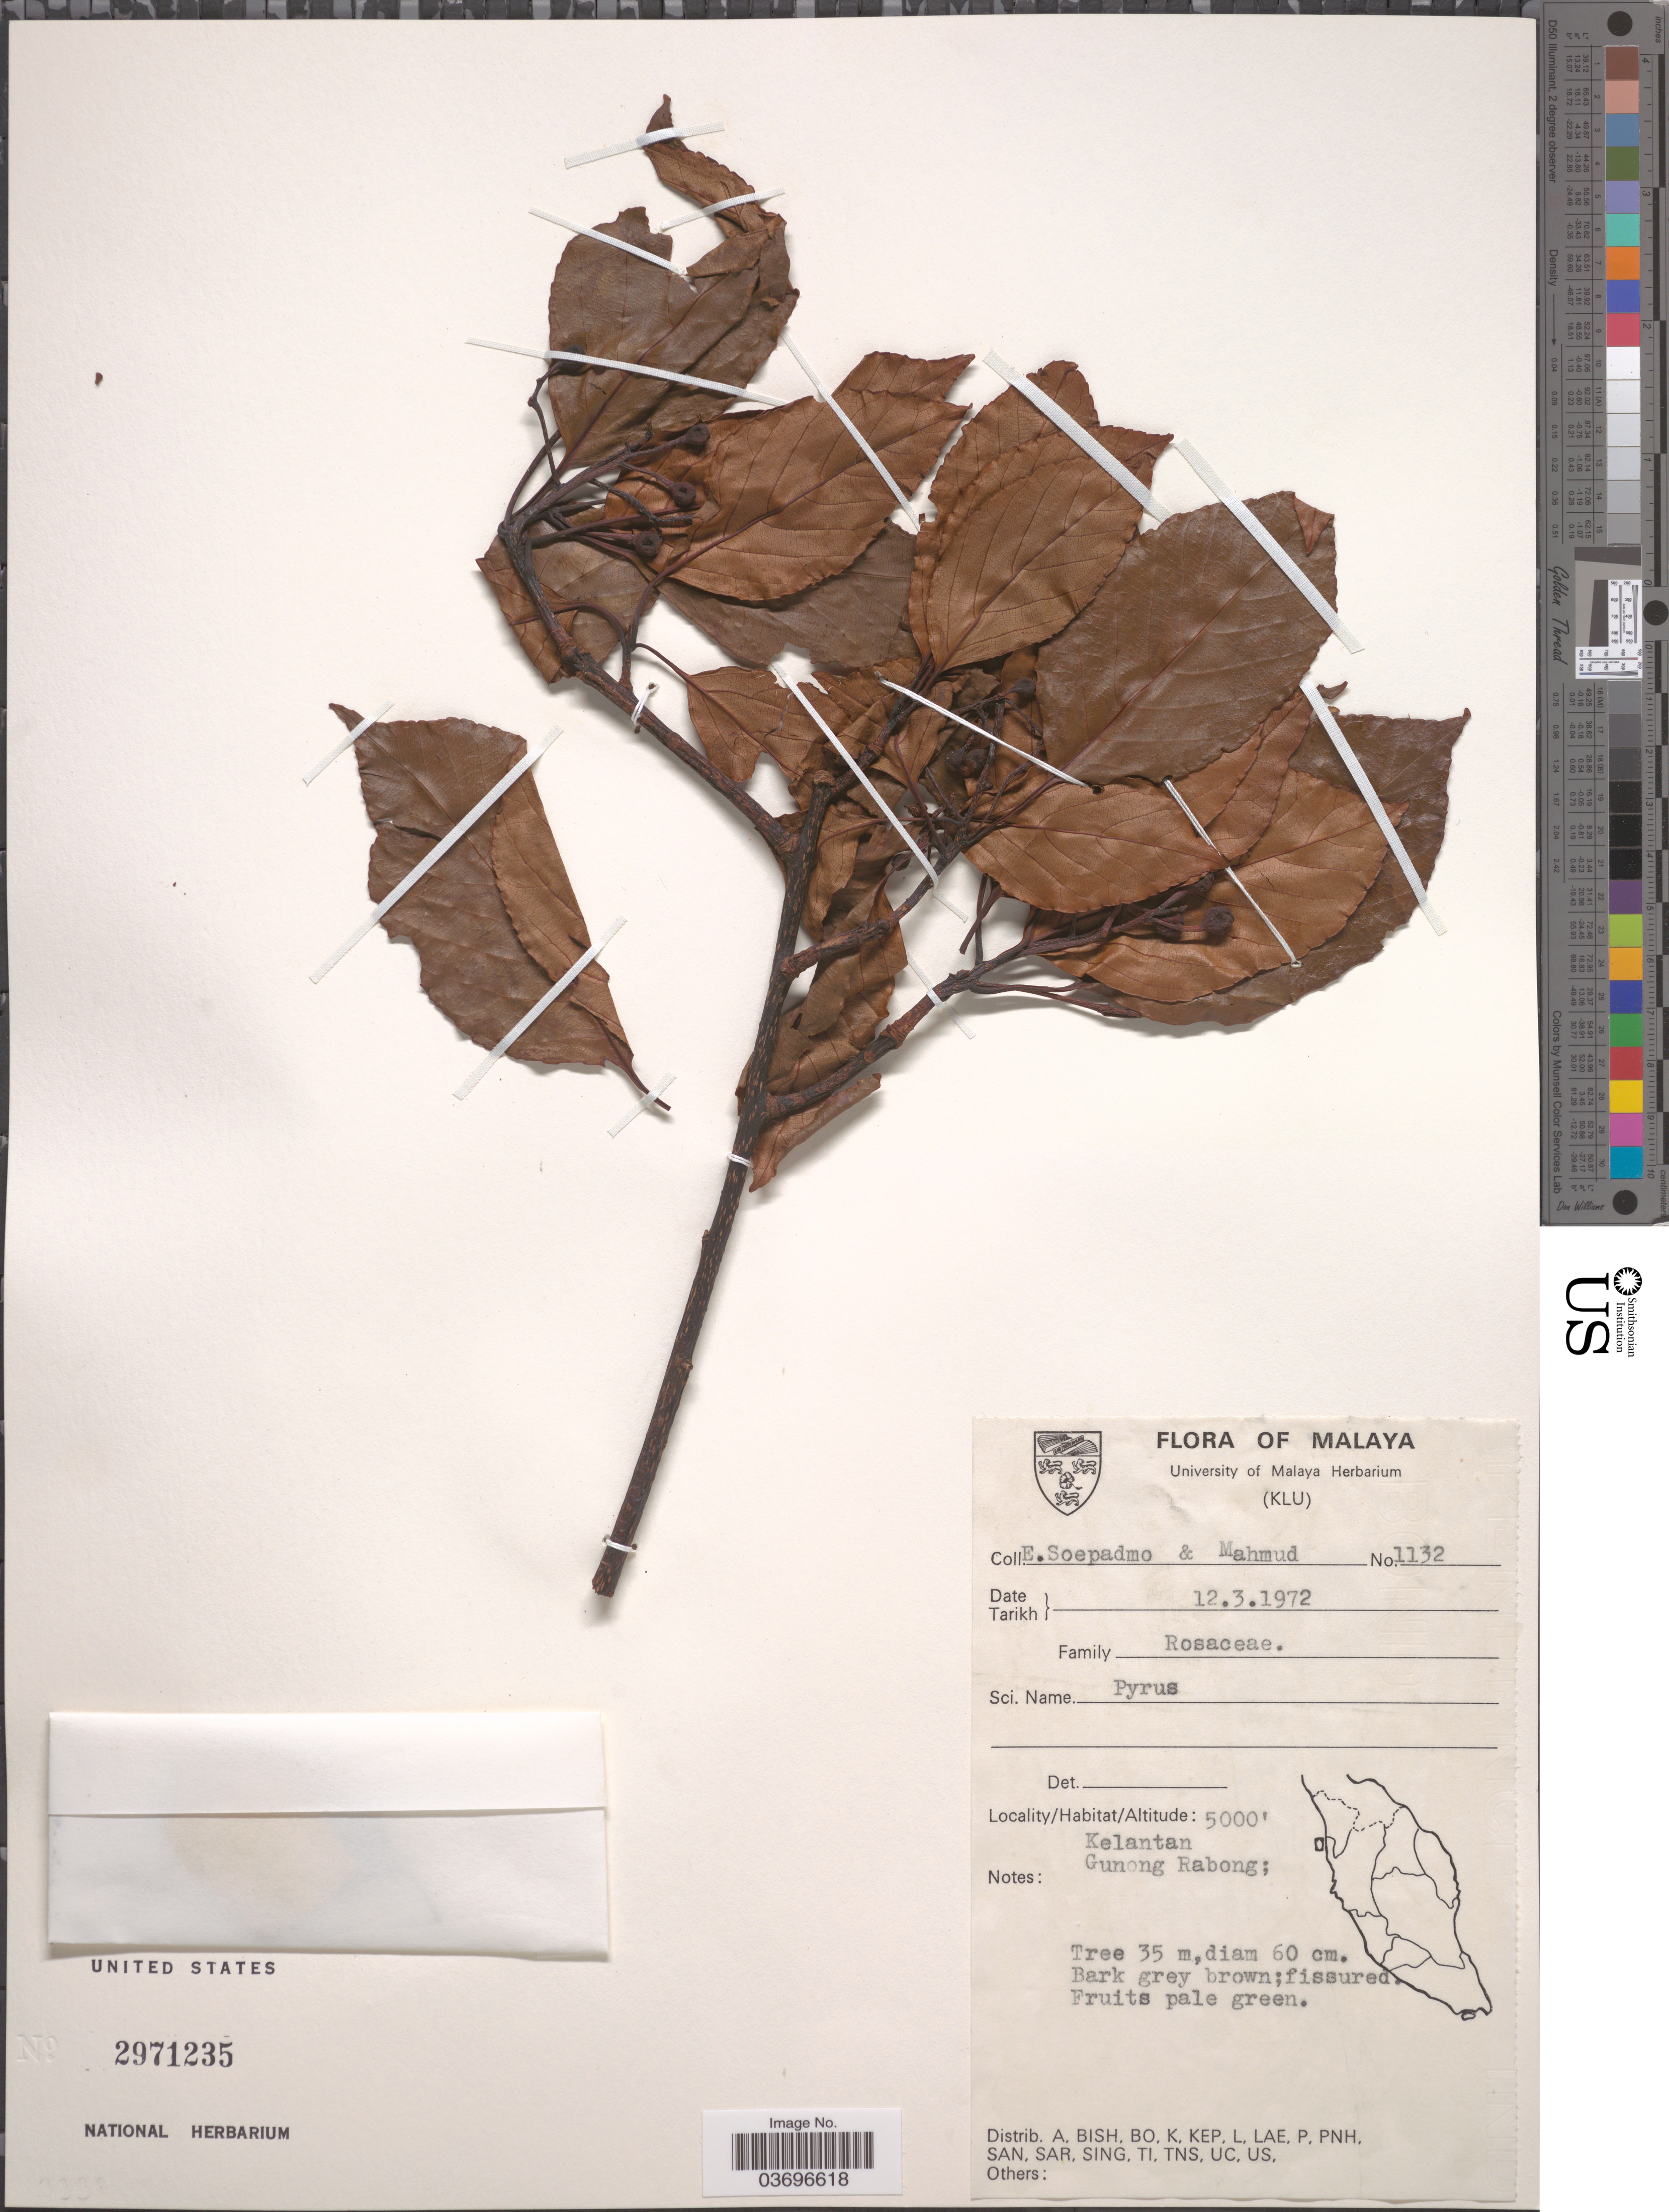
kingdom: Plantae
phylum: Tracheophyta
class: Magnoliopsida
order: Rosales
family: Rosaceae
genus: Pyrus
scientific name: Pyrus sp.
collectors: E. Soepadmo & -. Mahmud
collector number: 1132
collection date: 1972-03-12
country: Malaysia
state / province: Kelantan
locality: Malaya. Gunong Rabong.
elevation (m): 1524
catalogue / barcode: US 2971235